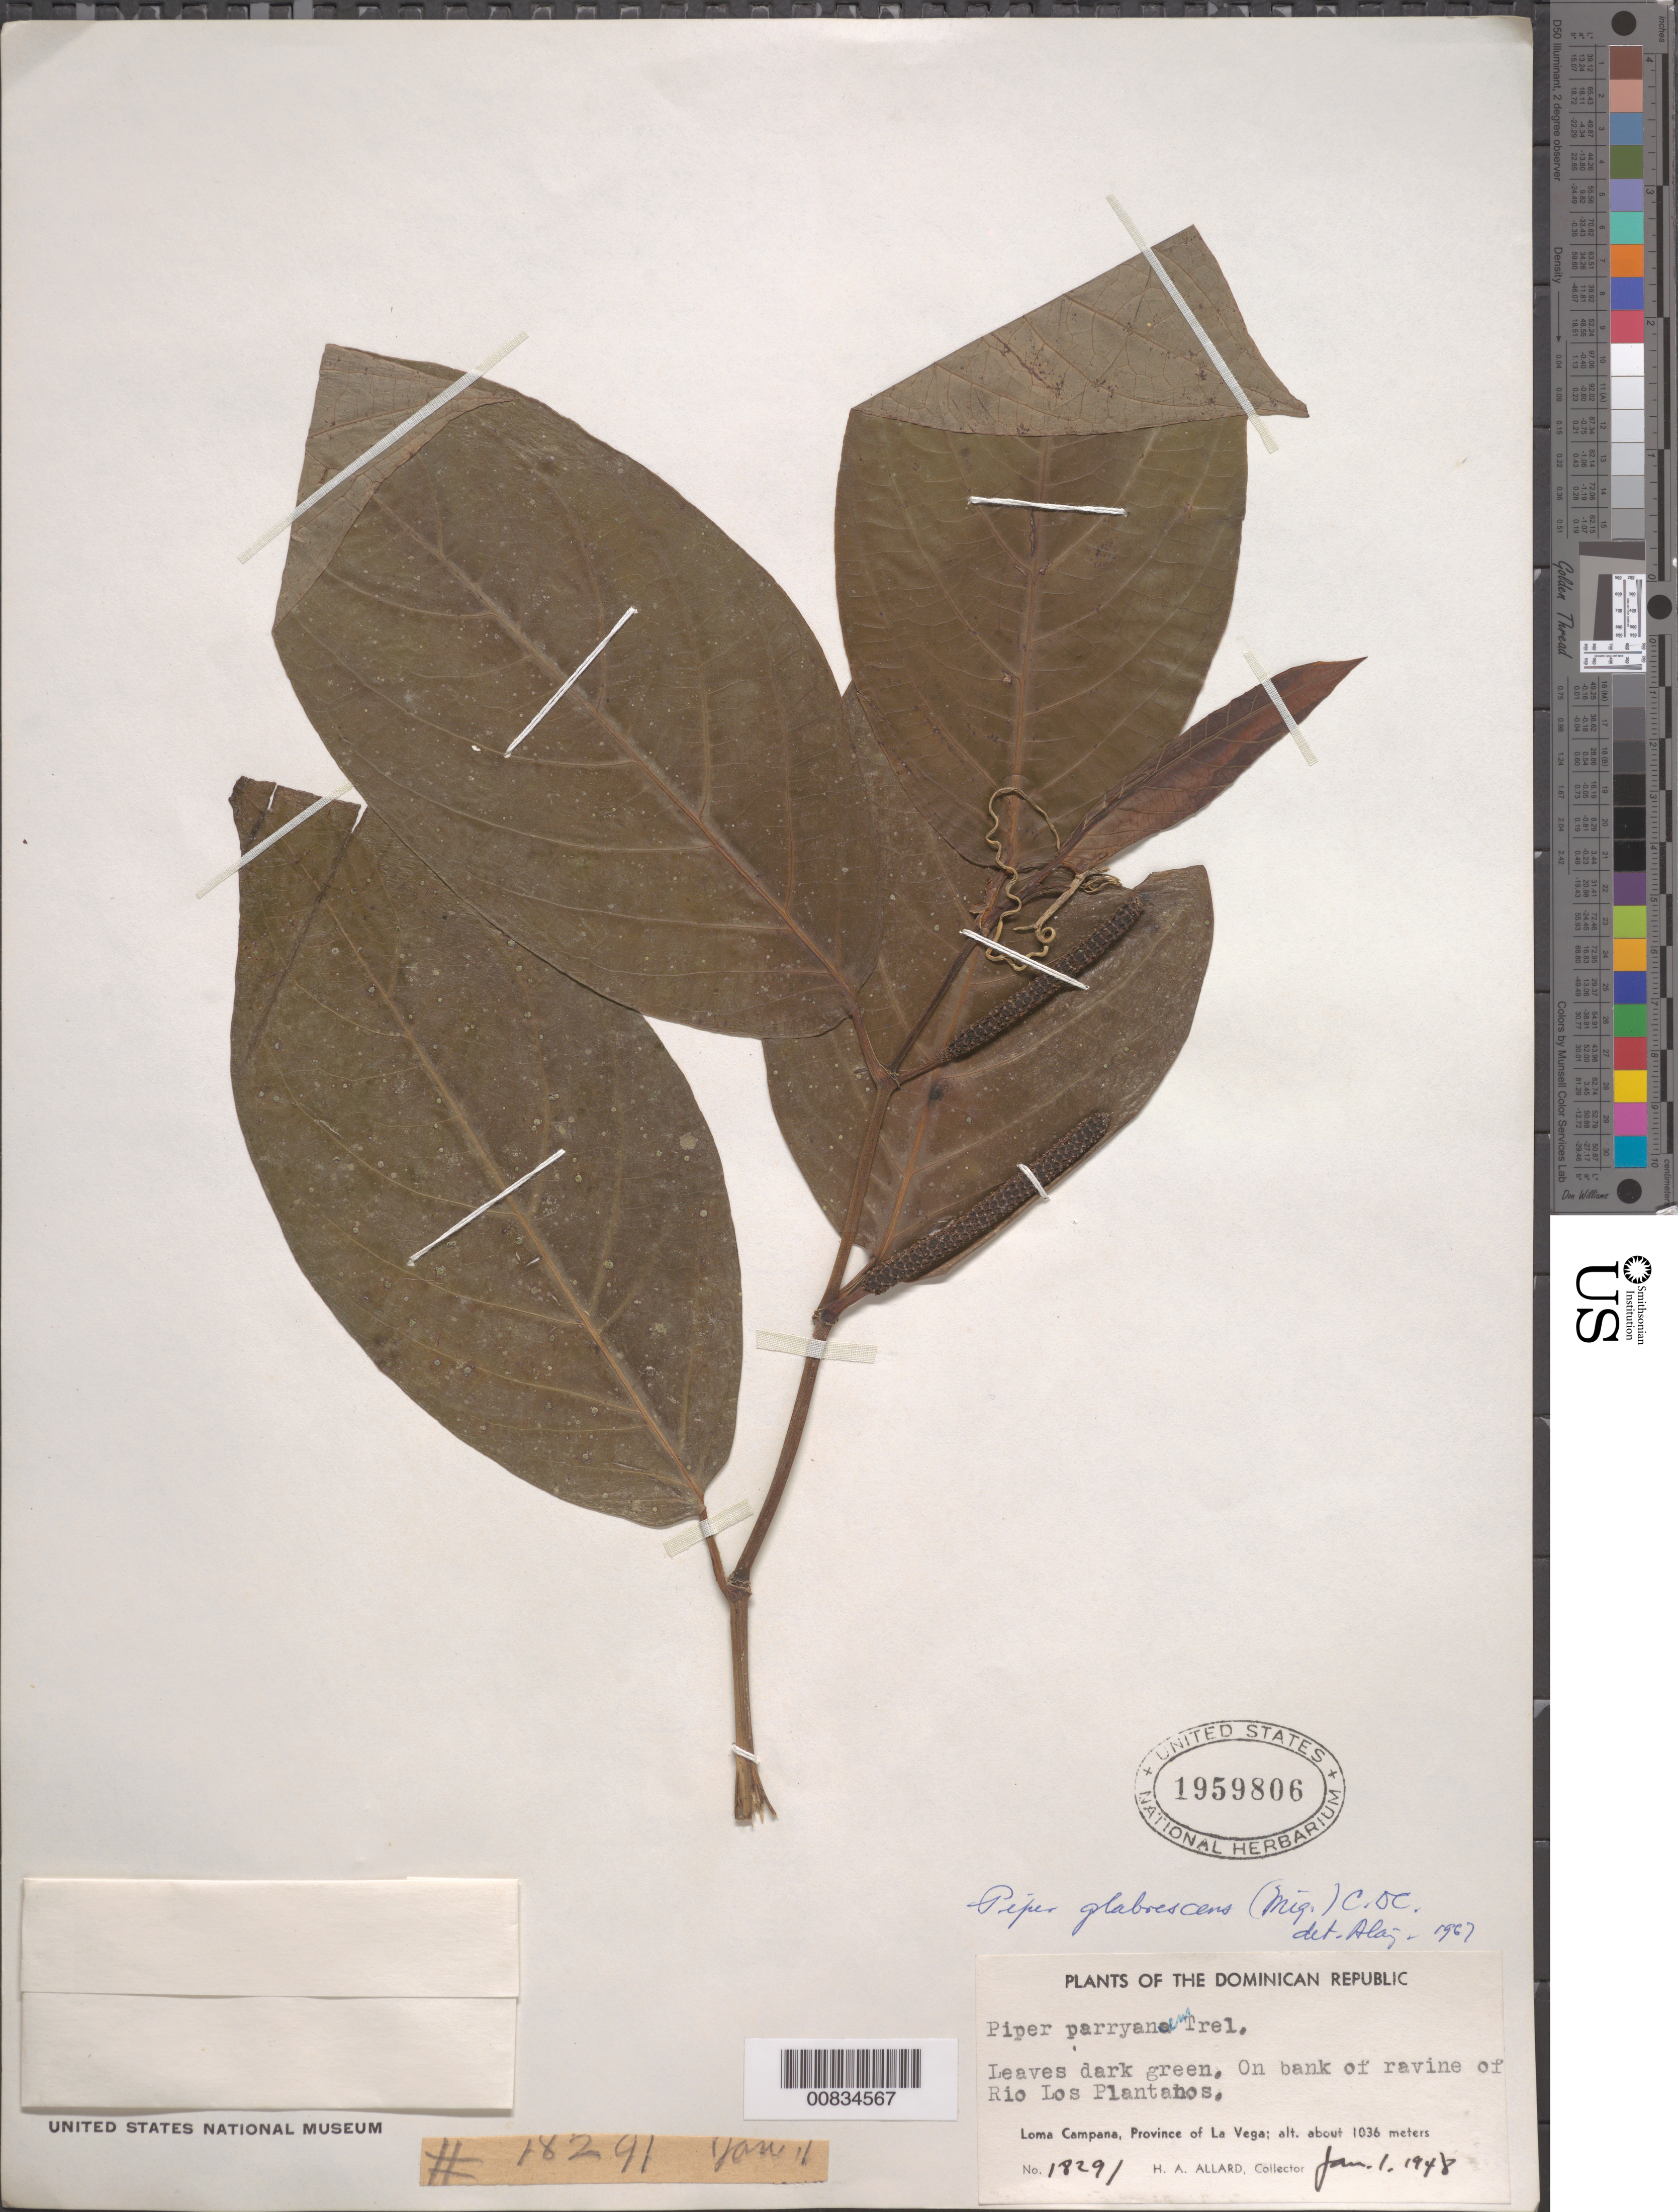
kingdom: Plantae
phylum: Tracheophyta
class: Magnoliopsida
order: Piperales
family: Piperaceae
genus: Piper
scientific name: Piper glabrescens var. venezuelense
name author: (C. DC.) Trel. & Yunck.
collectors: H. A. Allard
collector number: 18291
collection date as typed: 01 Jan 1948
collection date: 1948-01-01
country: Dominican Republic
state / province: La Vega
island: Hispaniola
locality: Loma Campana. On bank of ravine of Río los Plantanos.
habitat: Bank of ravine of Rio los Plantanos.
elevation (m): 1036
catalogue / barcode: US 1959806